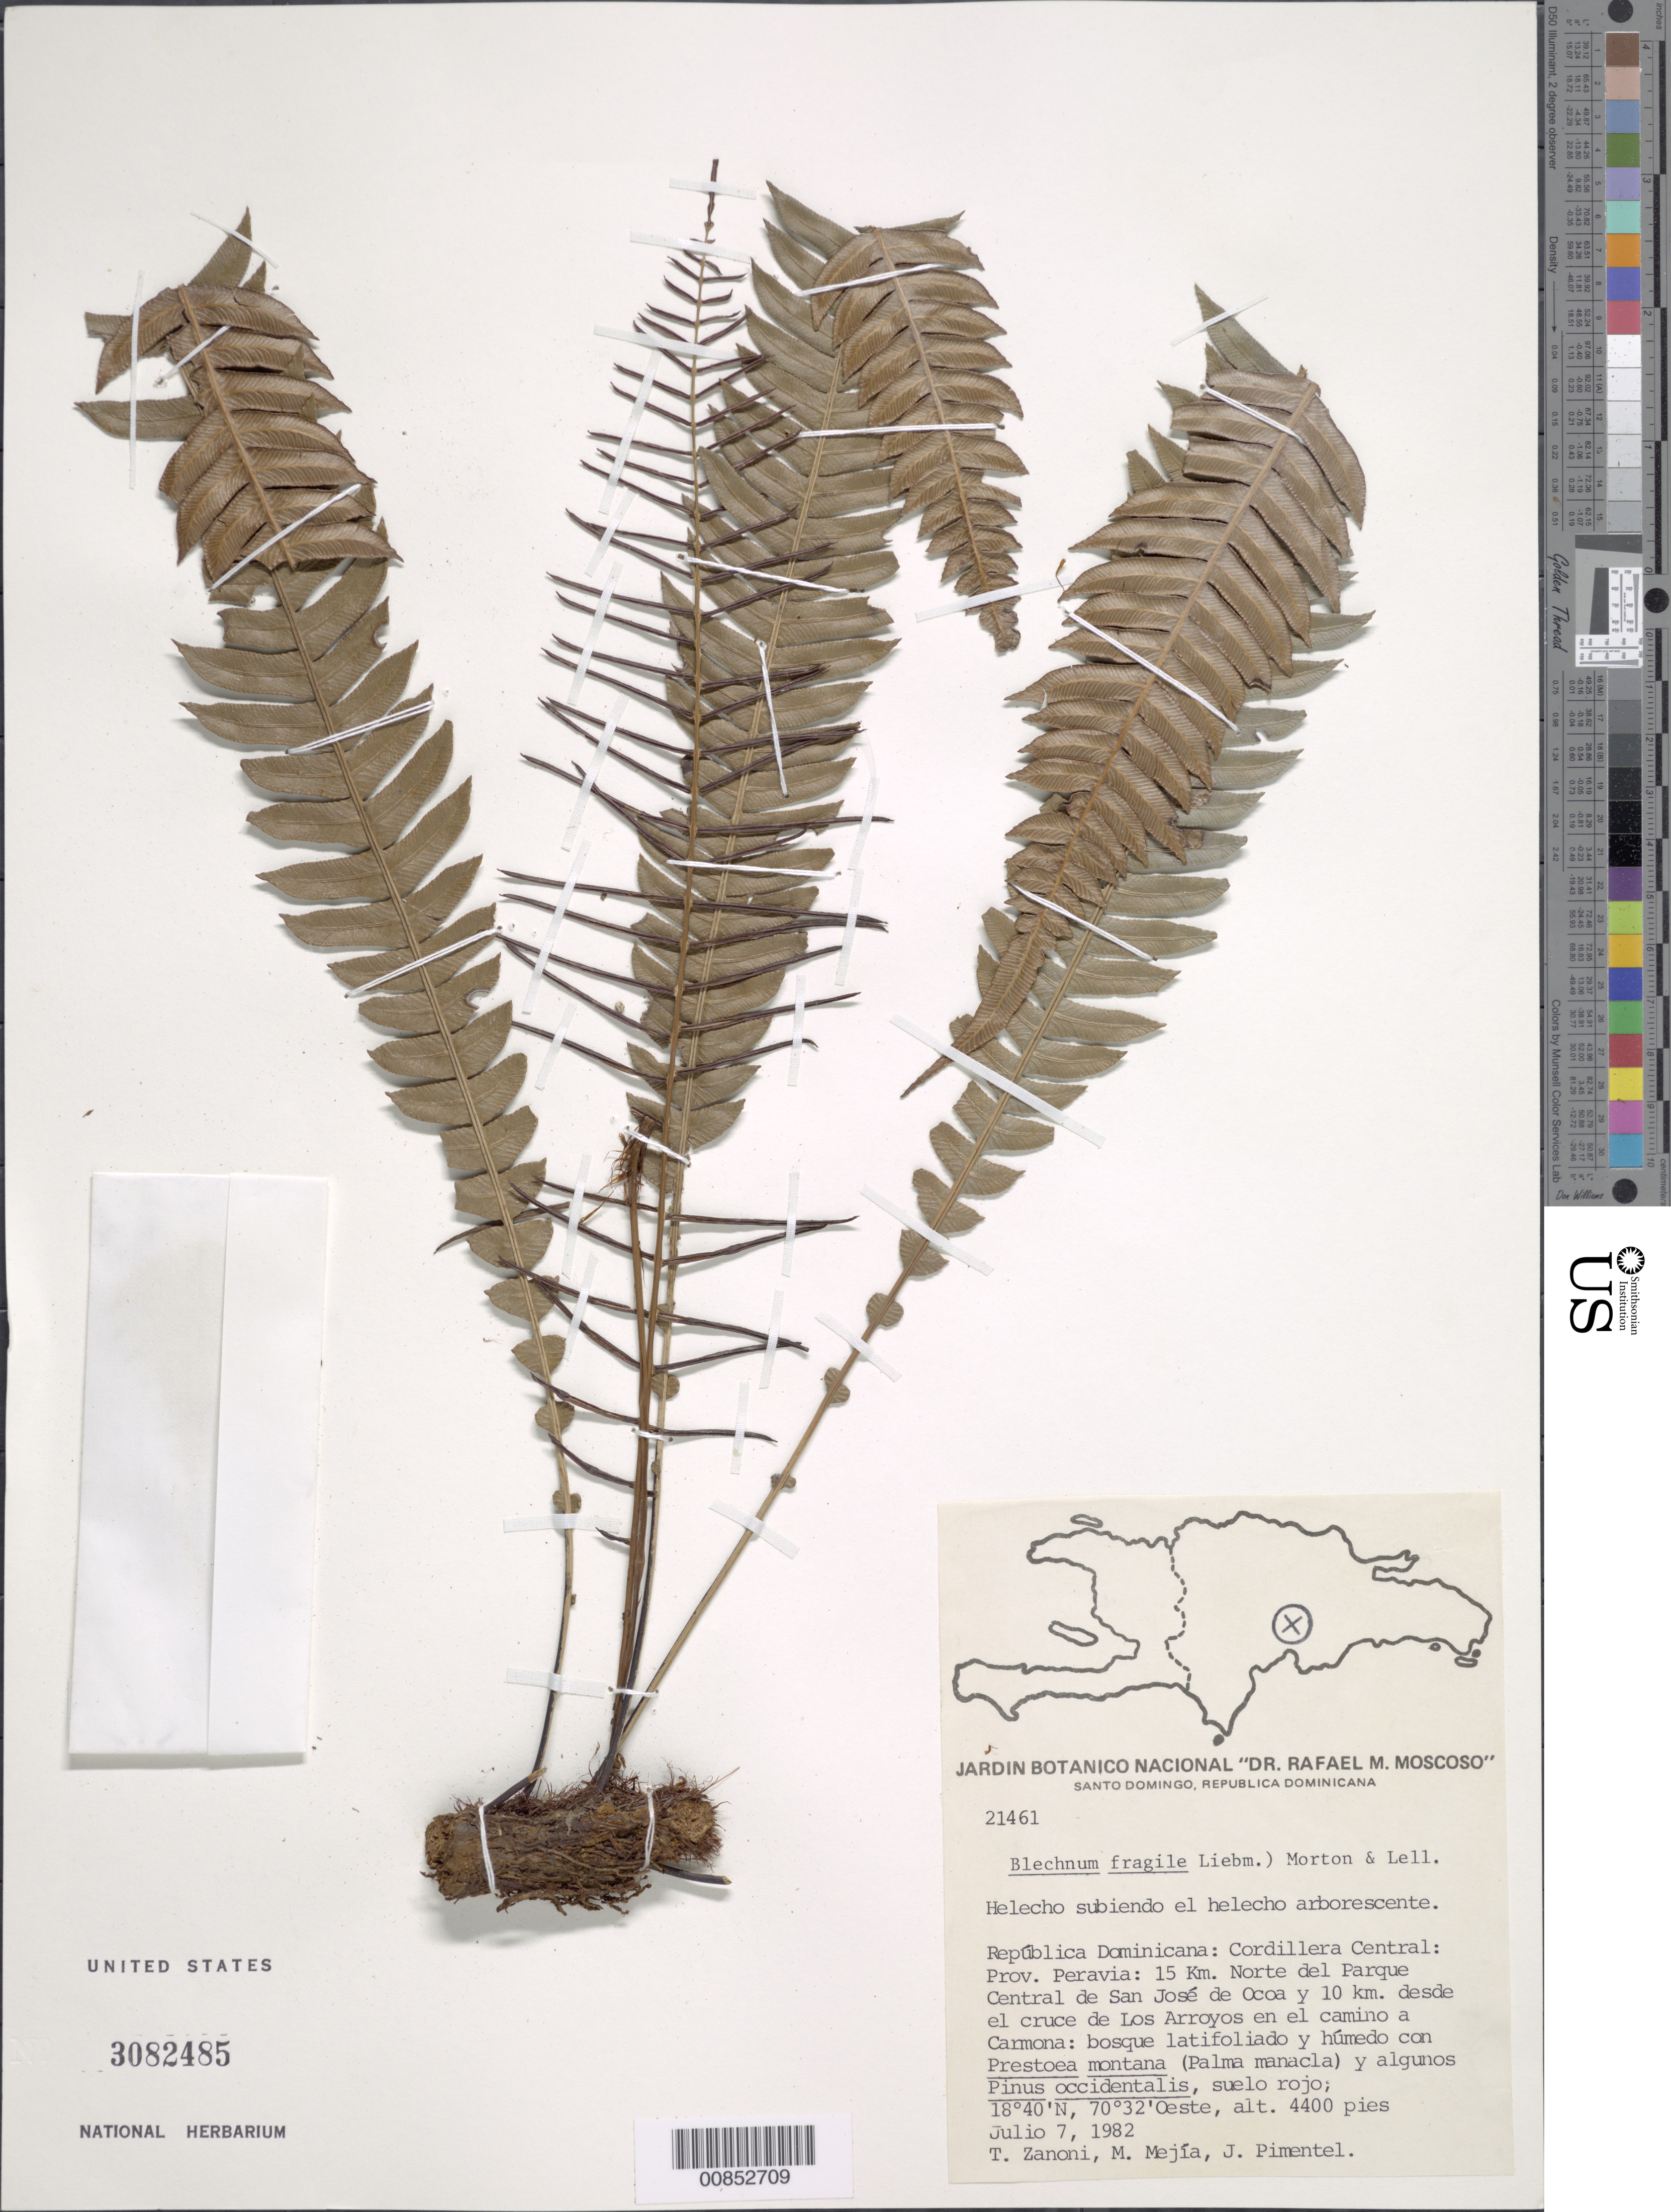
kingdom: Plantae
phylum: Tracheophyta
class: Polypodiopsida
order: Polypodiales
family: Blechnaceae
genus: Blechnum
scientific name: Blechnum fragile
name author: (Liebm.) C.V. Morton & Lellinger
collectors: T. A. Zanoni, M. Mejia & J. Pimentel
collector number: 21461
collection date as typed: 07 Jul 1982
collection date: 1982-07-07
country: Dominican Republic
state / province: Peravia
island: Hispaniola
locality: Cordillera Central, 15 km N del Parque Central de San José de Ocoa y 10 km desde el cruce de Los Arroyos en el camino a Carmona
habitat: Bosque latifoliado y húmedo con Prestoea montana y algunos Pinus occidentalis, suelo rojo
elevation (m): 1341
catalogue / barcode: US 3082485